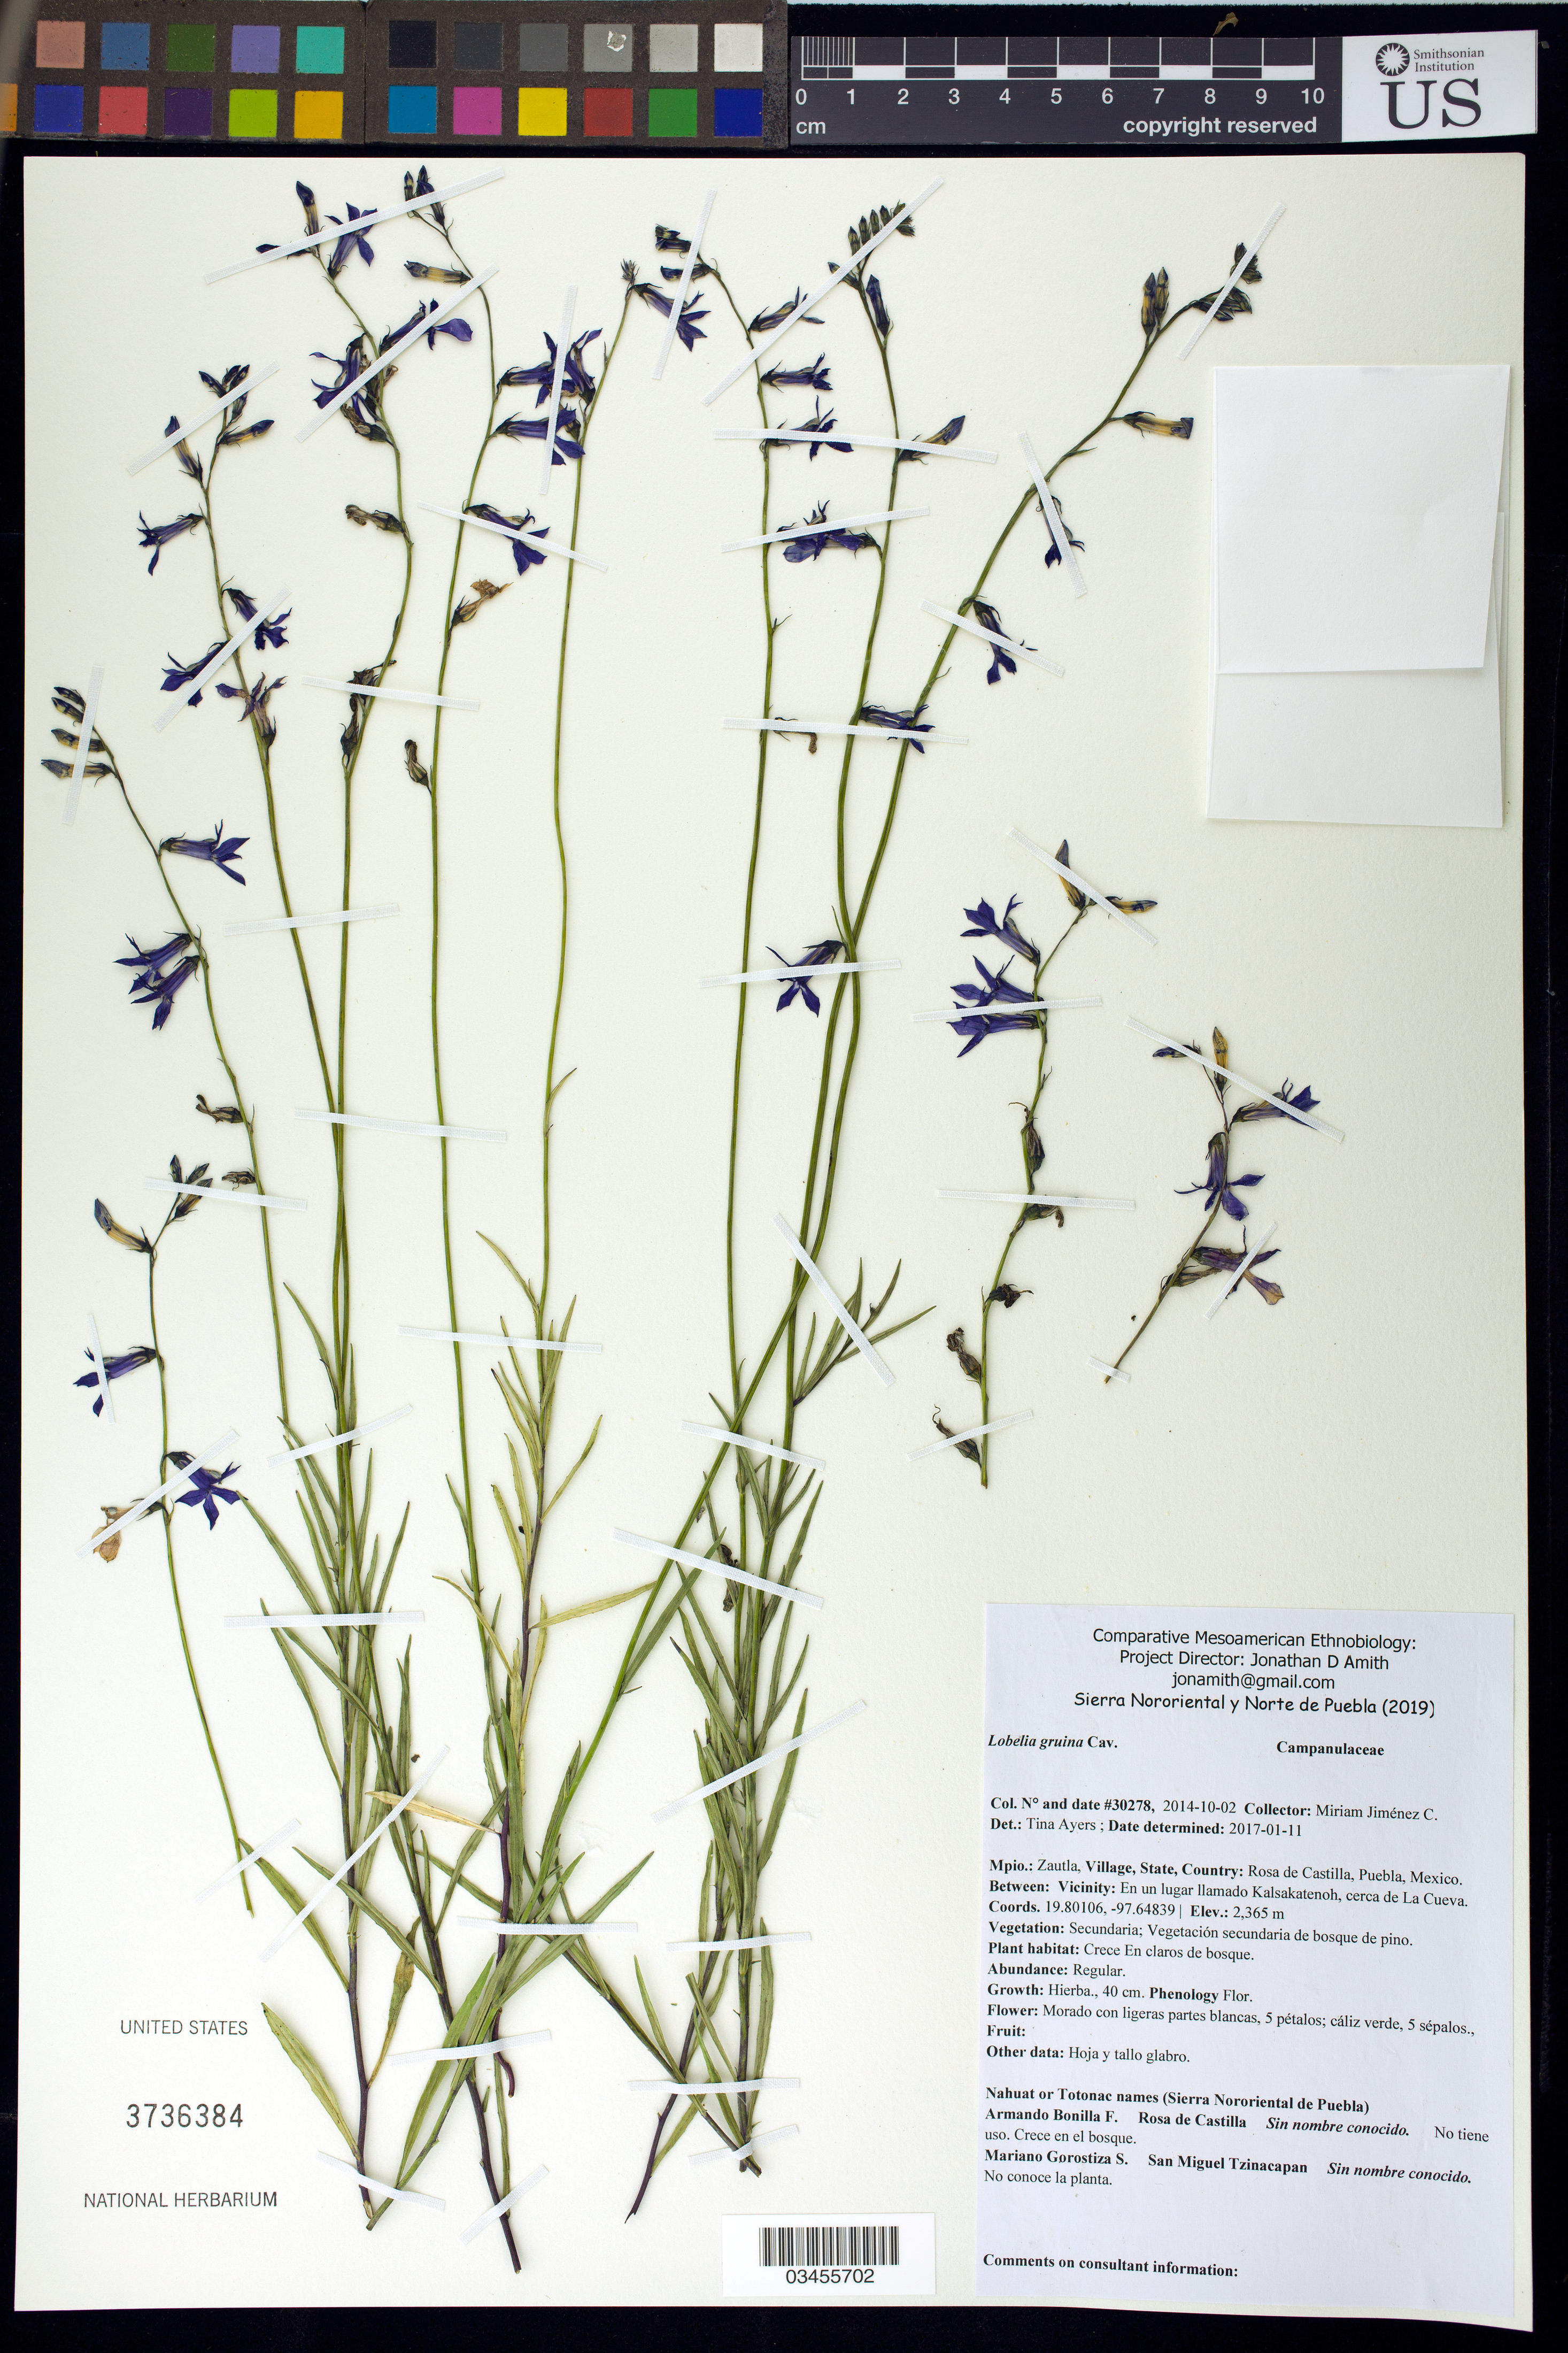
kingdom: Plantae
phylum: Tracheophyta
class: Magnoliopsida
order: Asterales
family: Campanulaceae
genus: Lobelia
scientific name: Lobelia gruina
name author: Cav.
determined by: Ayers, Tina J.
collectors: M. Jiménez Chimil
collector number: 30278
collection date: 2014-10-02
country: México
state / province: Puebla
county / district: Zautla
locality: PUEBLO: Rosa de Castilla; LOCALIDAD EXACTA: En Kalsakatenoh, cerca de la cueva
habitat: Vegetación secundaria de bosque de pino; en claros de bosque.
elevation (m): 2365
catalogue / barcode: US 3736384